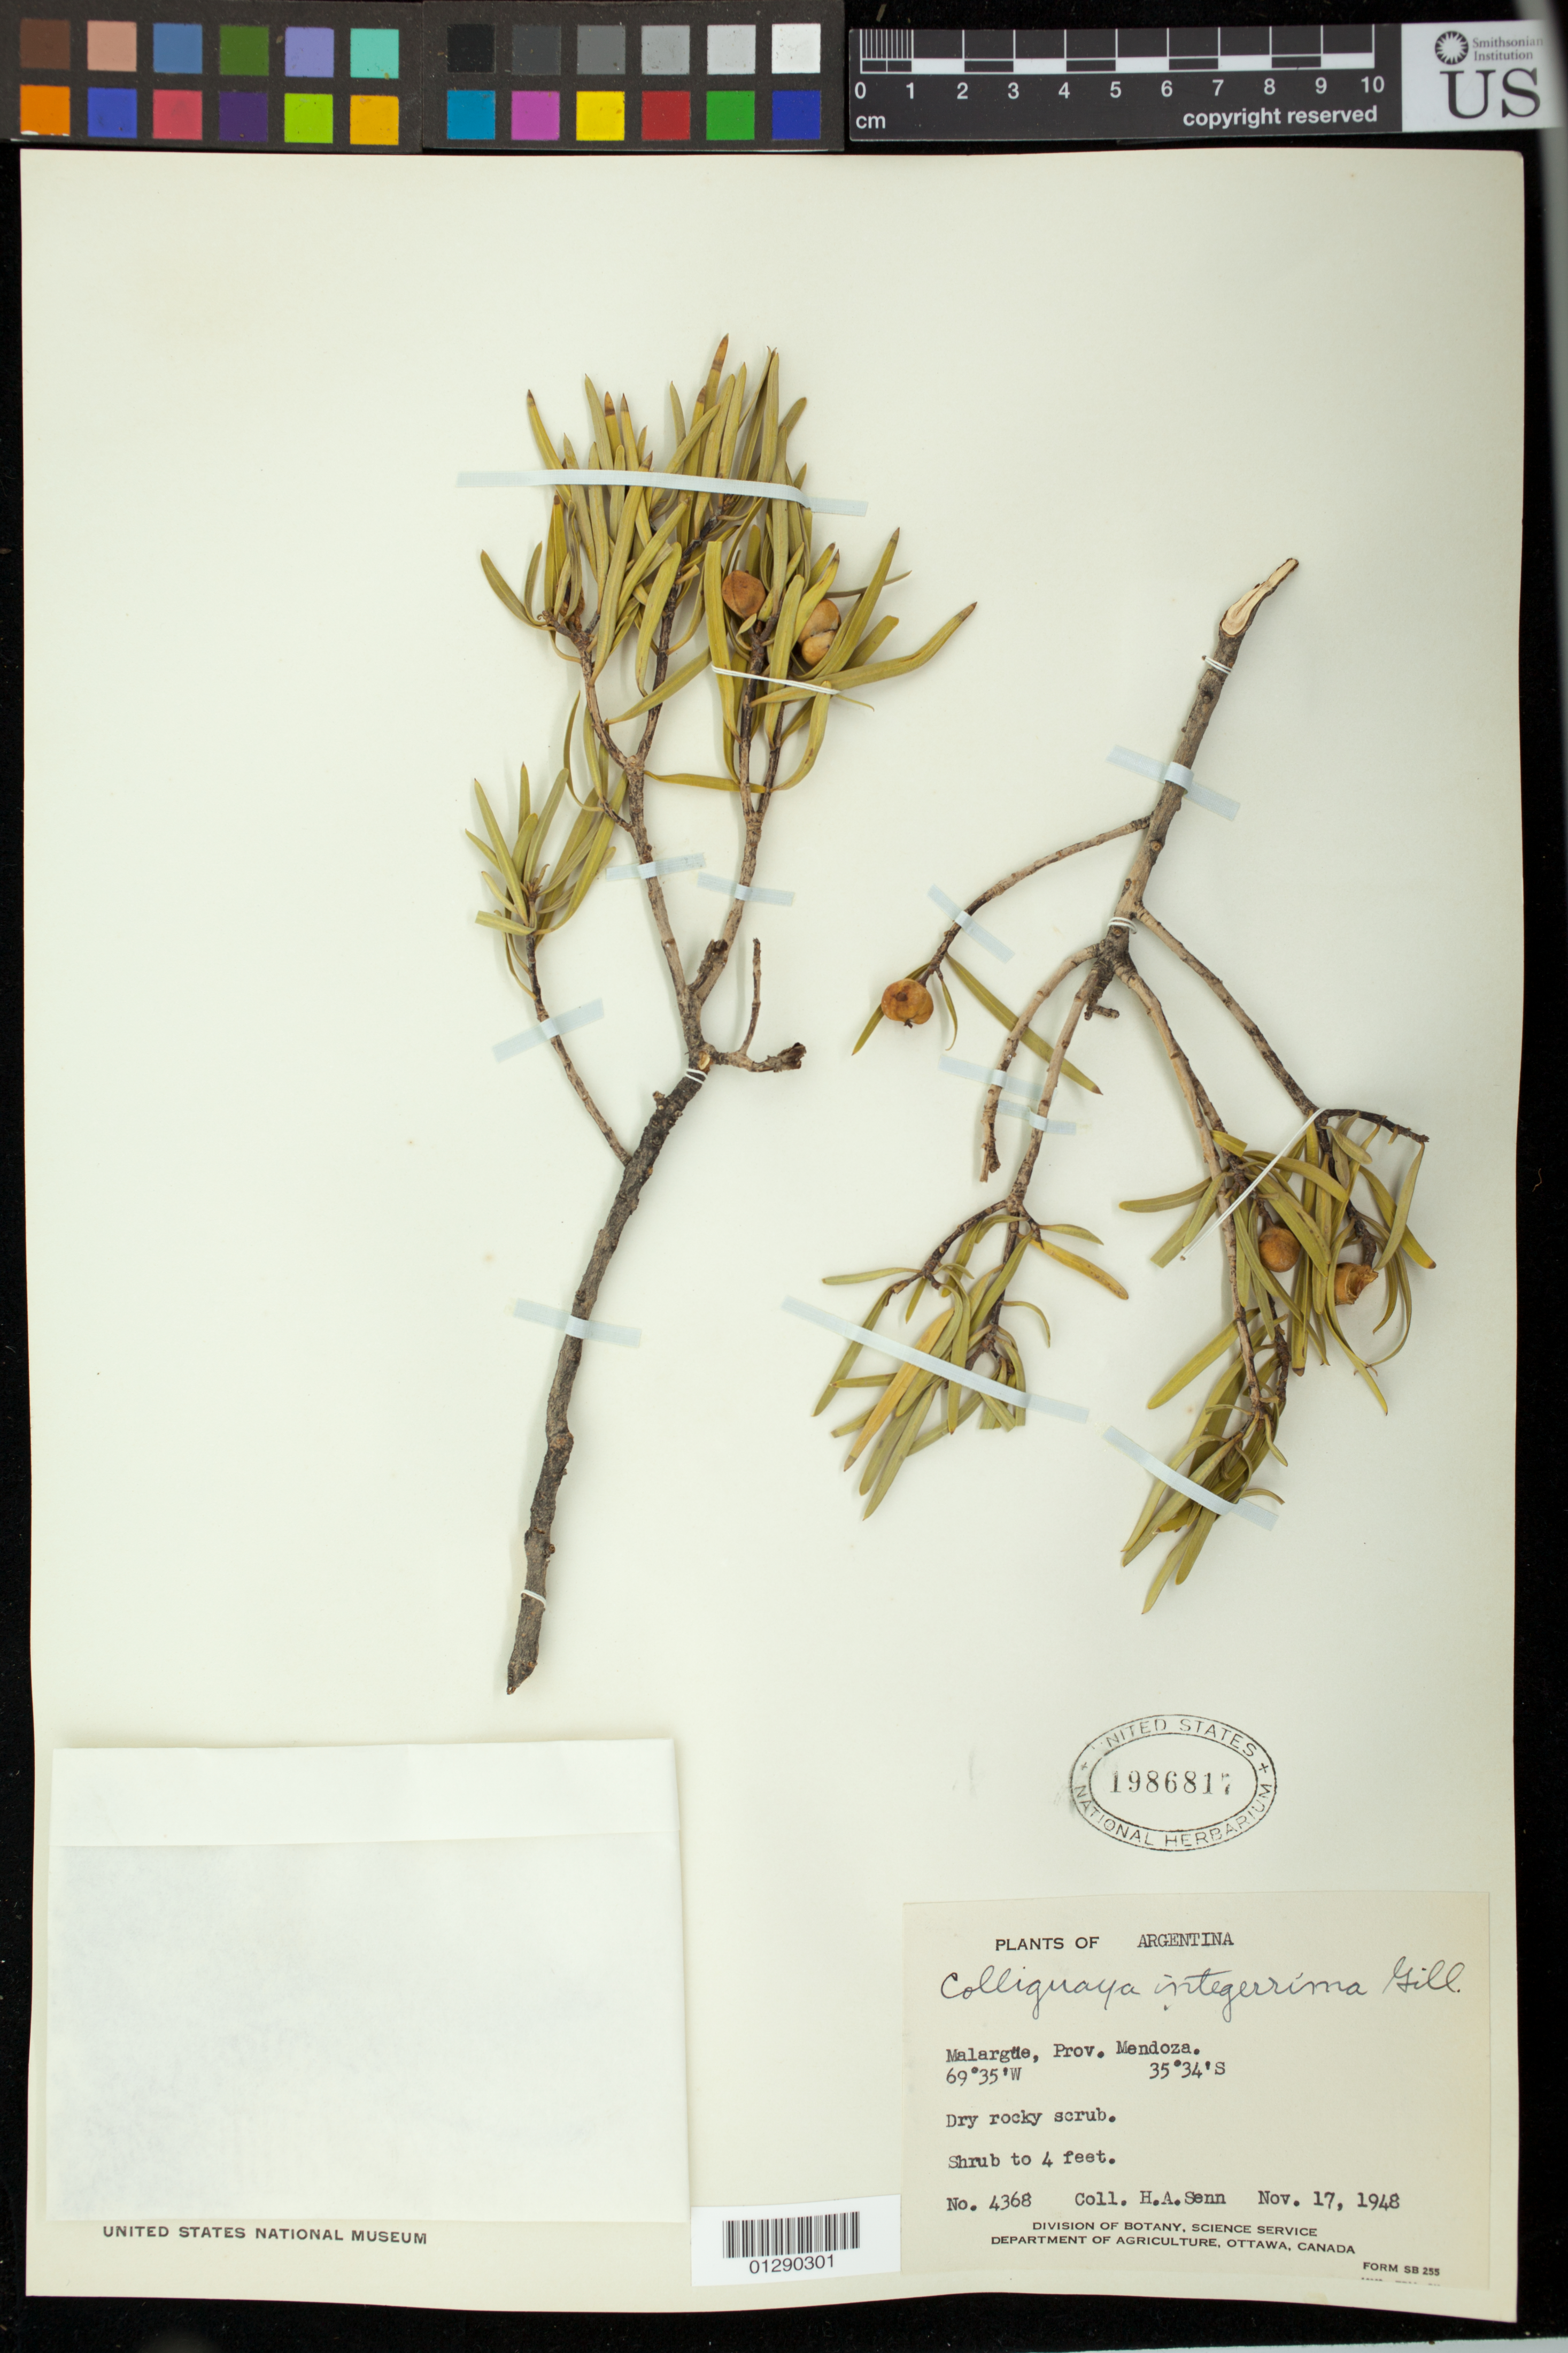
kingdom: Plantae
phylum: Tracheophyta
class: Magnoliopsida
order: Malpighiales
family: Euphorbiaceae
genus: Colliguaja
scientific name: Colliguaja integerrima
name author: Gillies & Hook.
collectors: H. A. Senn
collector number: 4368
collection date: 1948-11-17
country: Argentina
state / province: Mendoza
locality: Malargue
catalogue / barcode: US 1986817